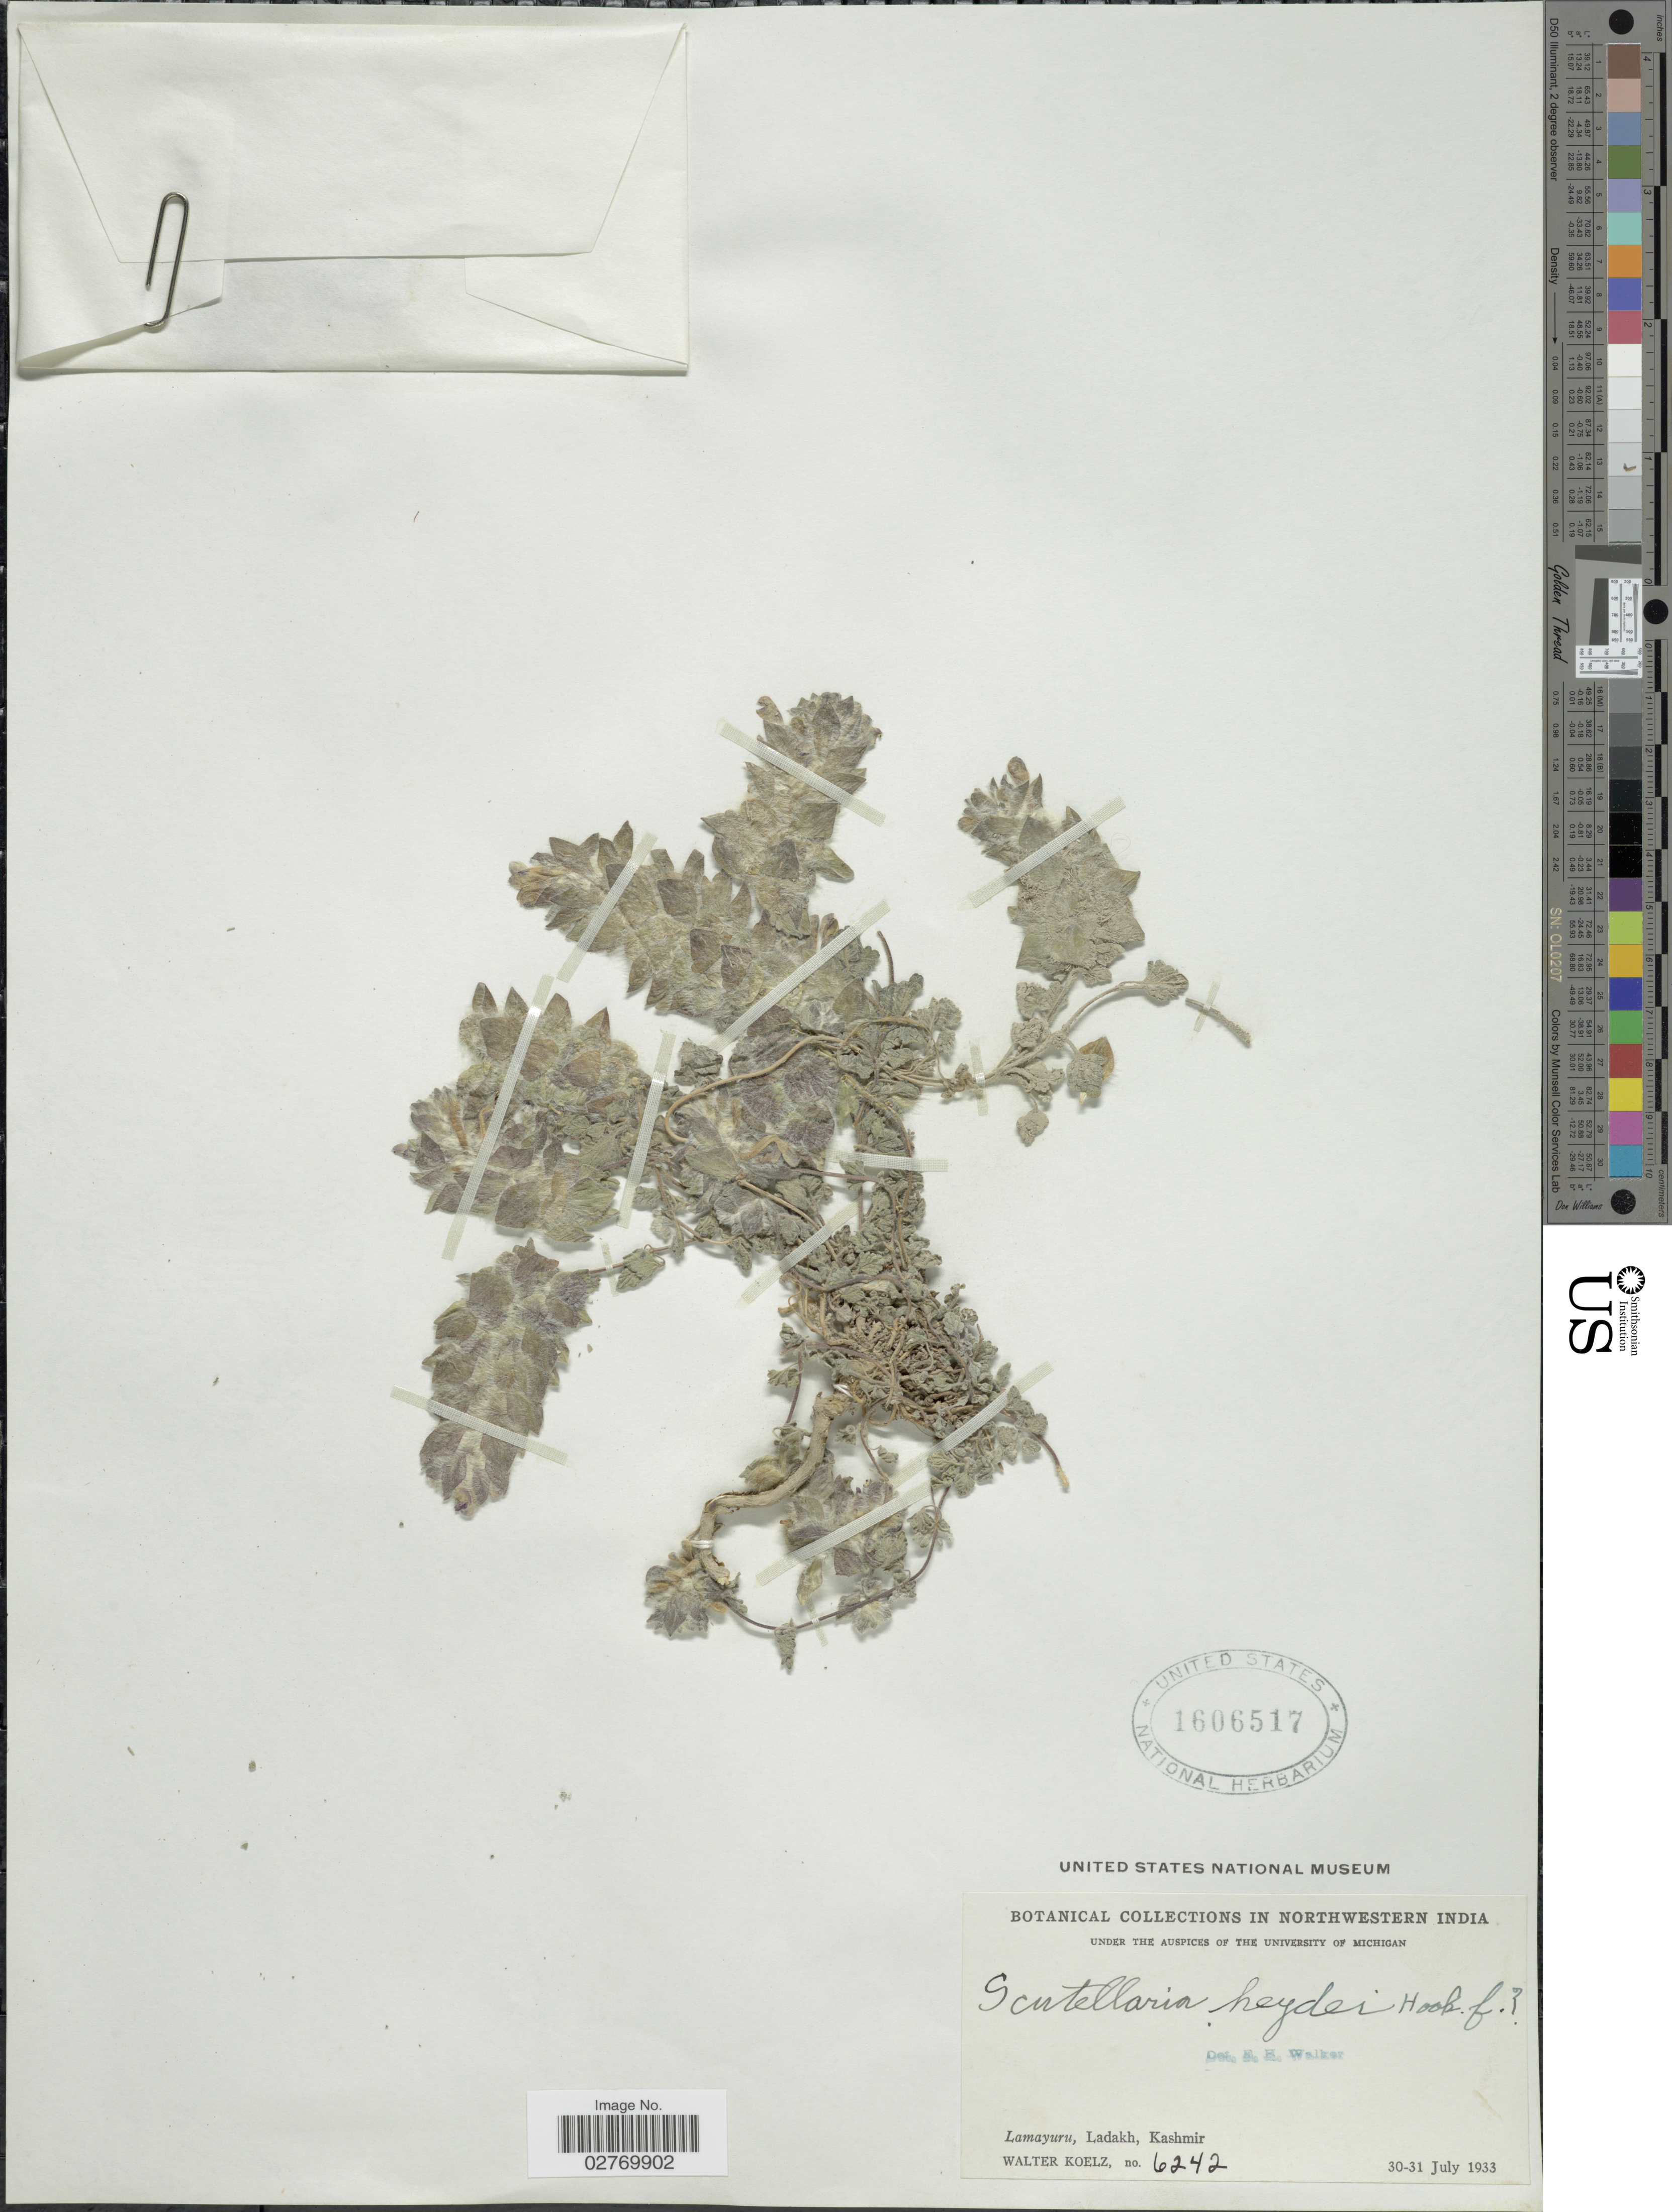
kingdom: Plantae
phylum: Tracheophyta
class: Magnoliopsida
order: Lamiales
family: Lamiaceae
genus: Scutellaria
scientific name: Scutellaria heydei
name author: Hook. f.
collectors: W. N. Koelz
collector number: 6242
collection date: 1933-07-30/1933-07-31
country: India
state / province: Jammu and Kashmir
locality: Northwestern India. Lamayuru, Ladakh, Kashmir.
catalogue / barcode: US 1606517